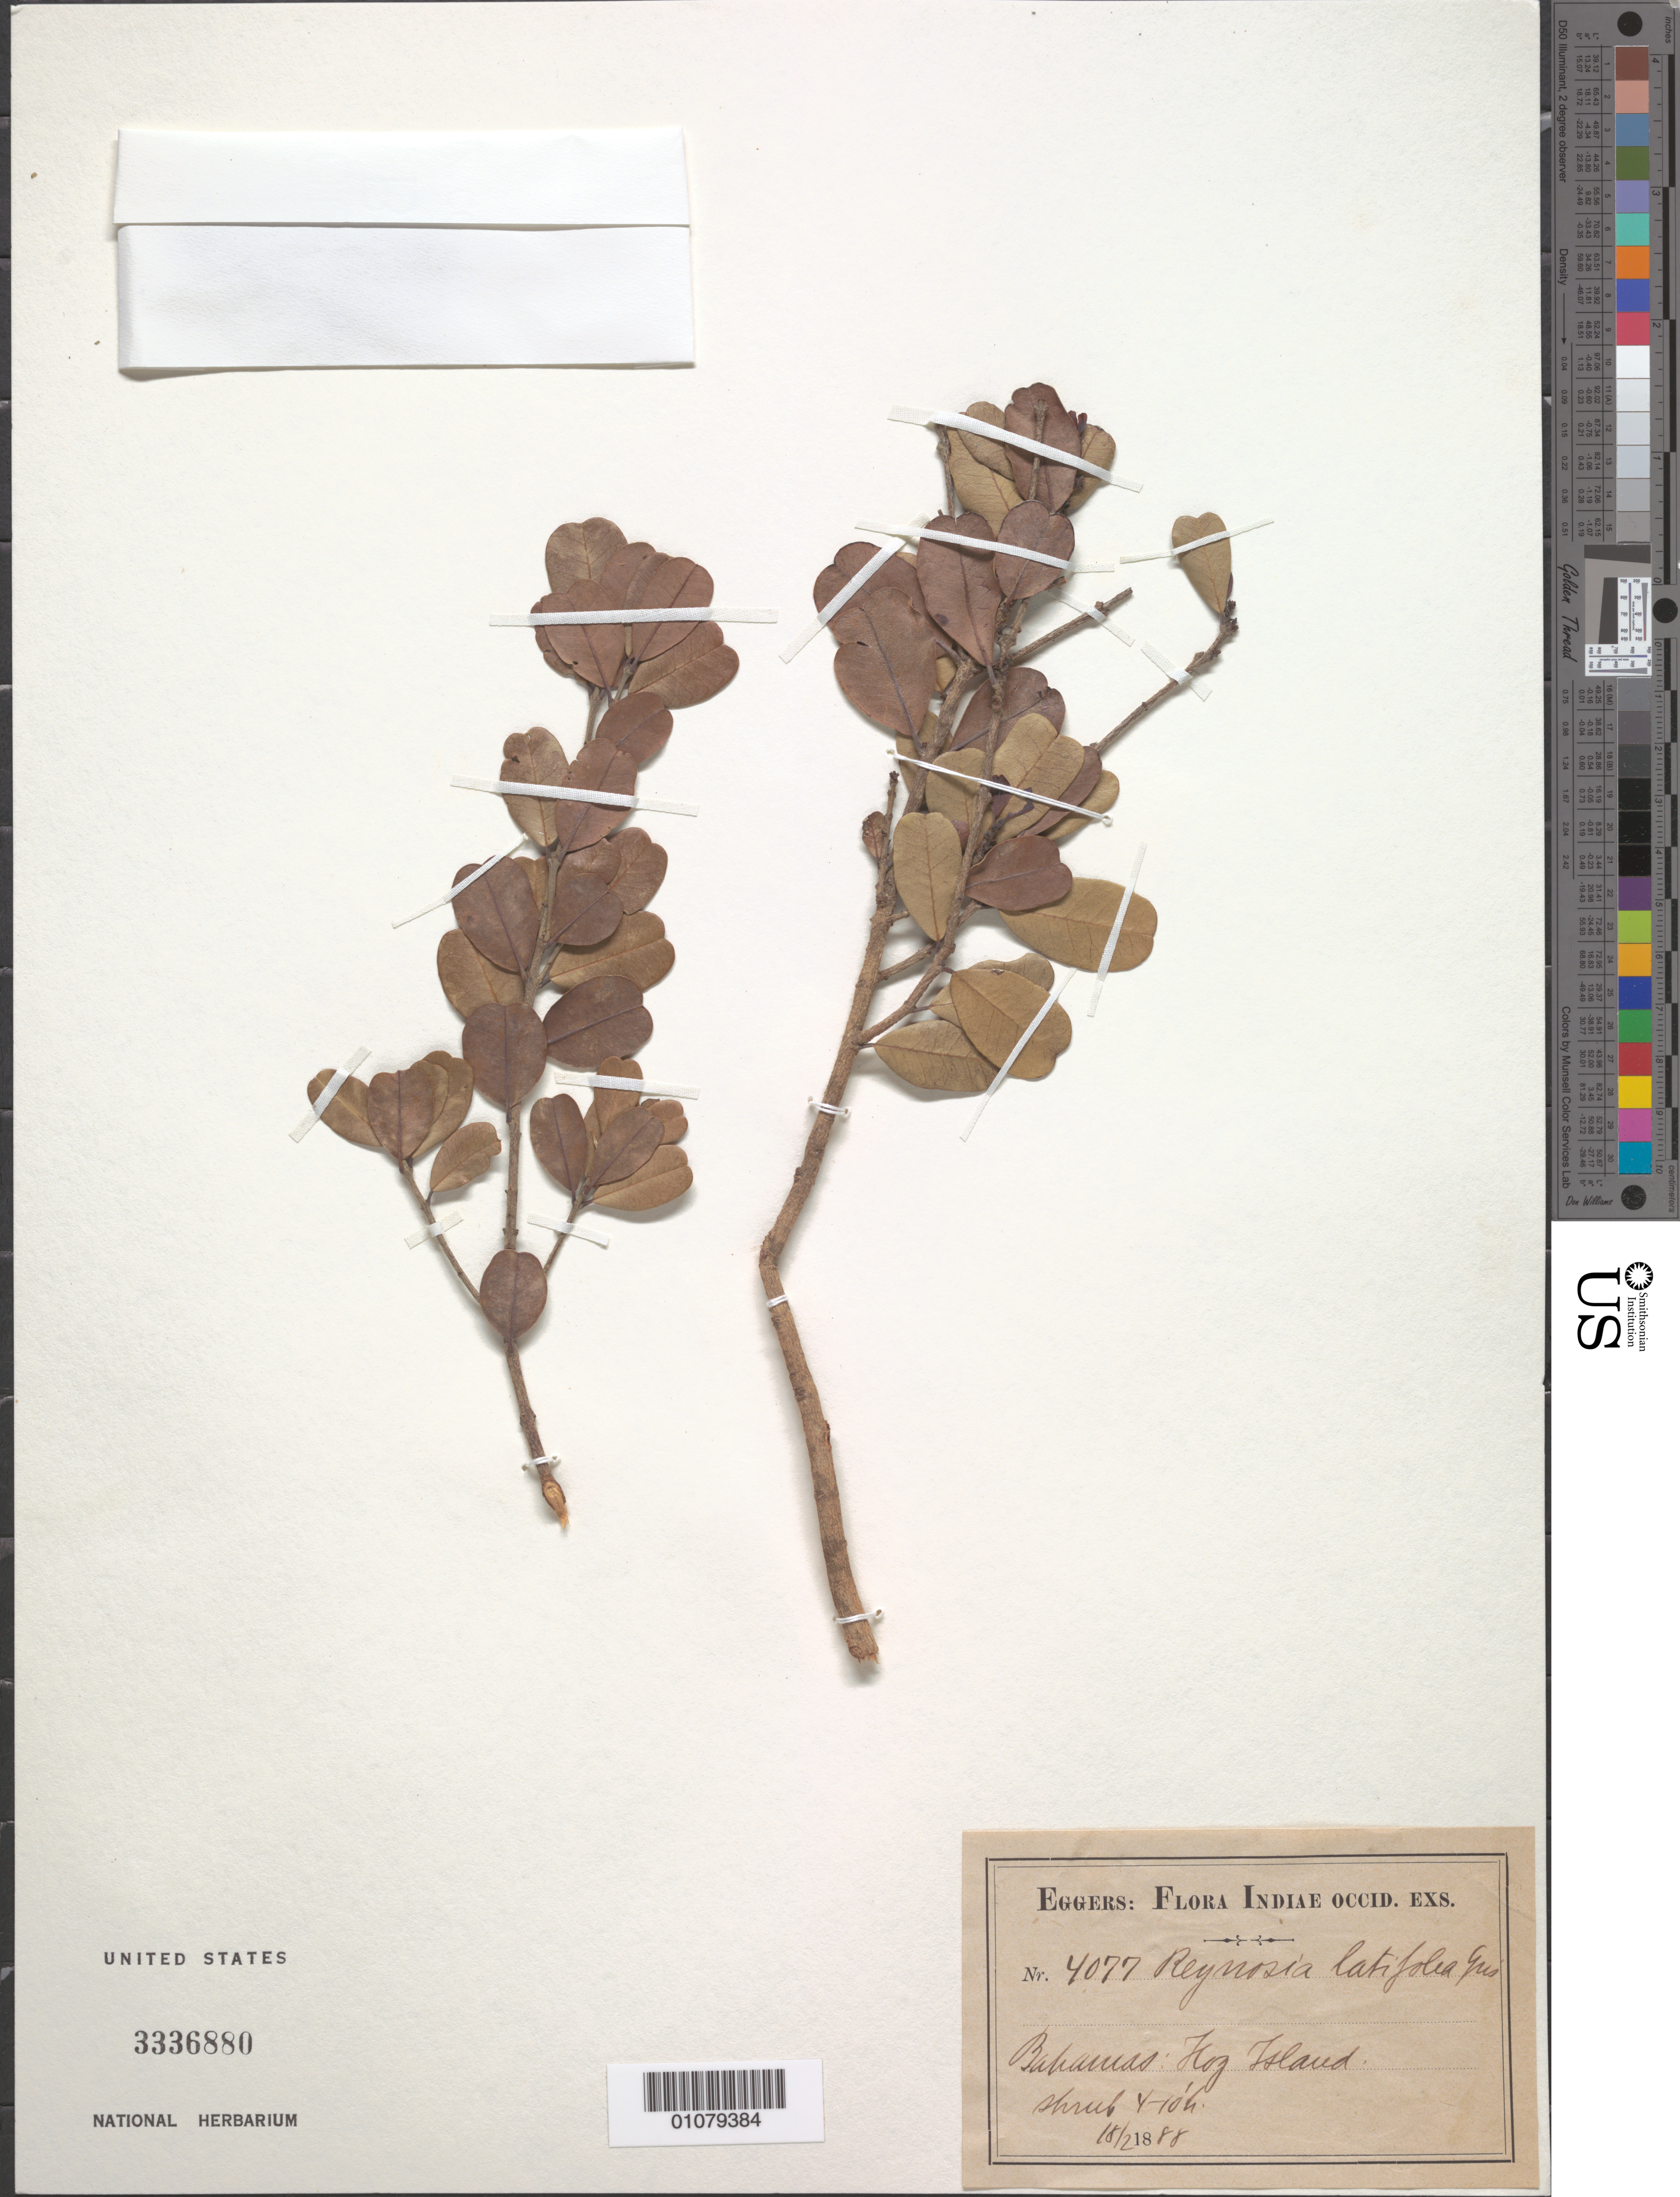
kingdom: Plantae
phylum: Tracheophyta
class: Magnoliopsida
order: Rosales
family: Rhamnaceae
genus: Reynosia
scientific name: Reynosia latifolia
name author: Griseb.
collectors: H. F. A. von Eggers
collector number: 4077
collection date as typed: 18 Feb 1888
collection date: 1888-02-18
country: Bahamas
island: Hog I.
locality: Hog Island.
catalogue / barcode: US 3336880